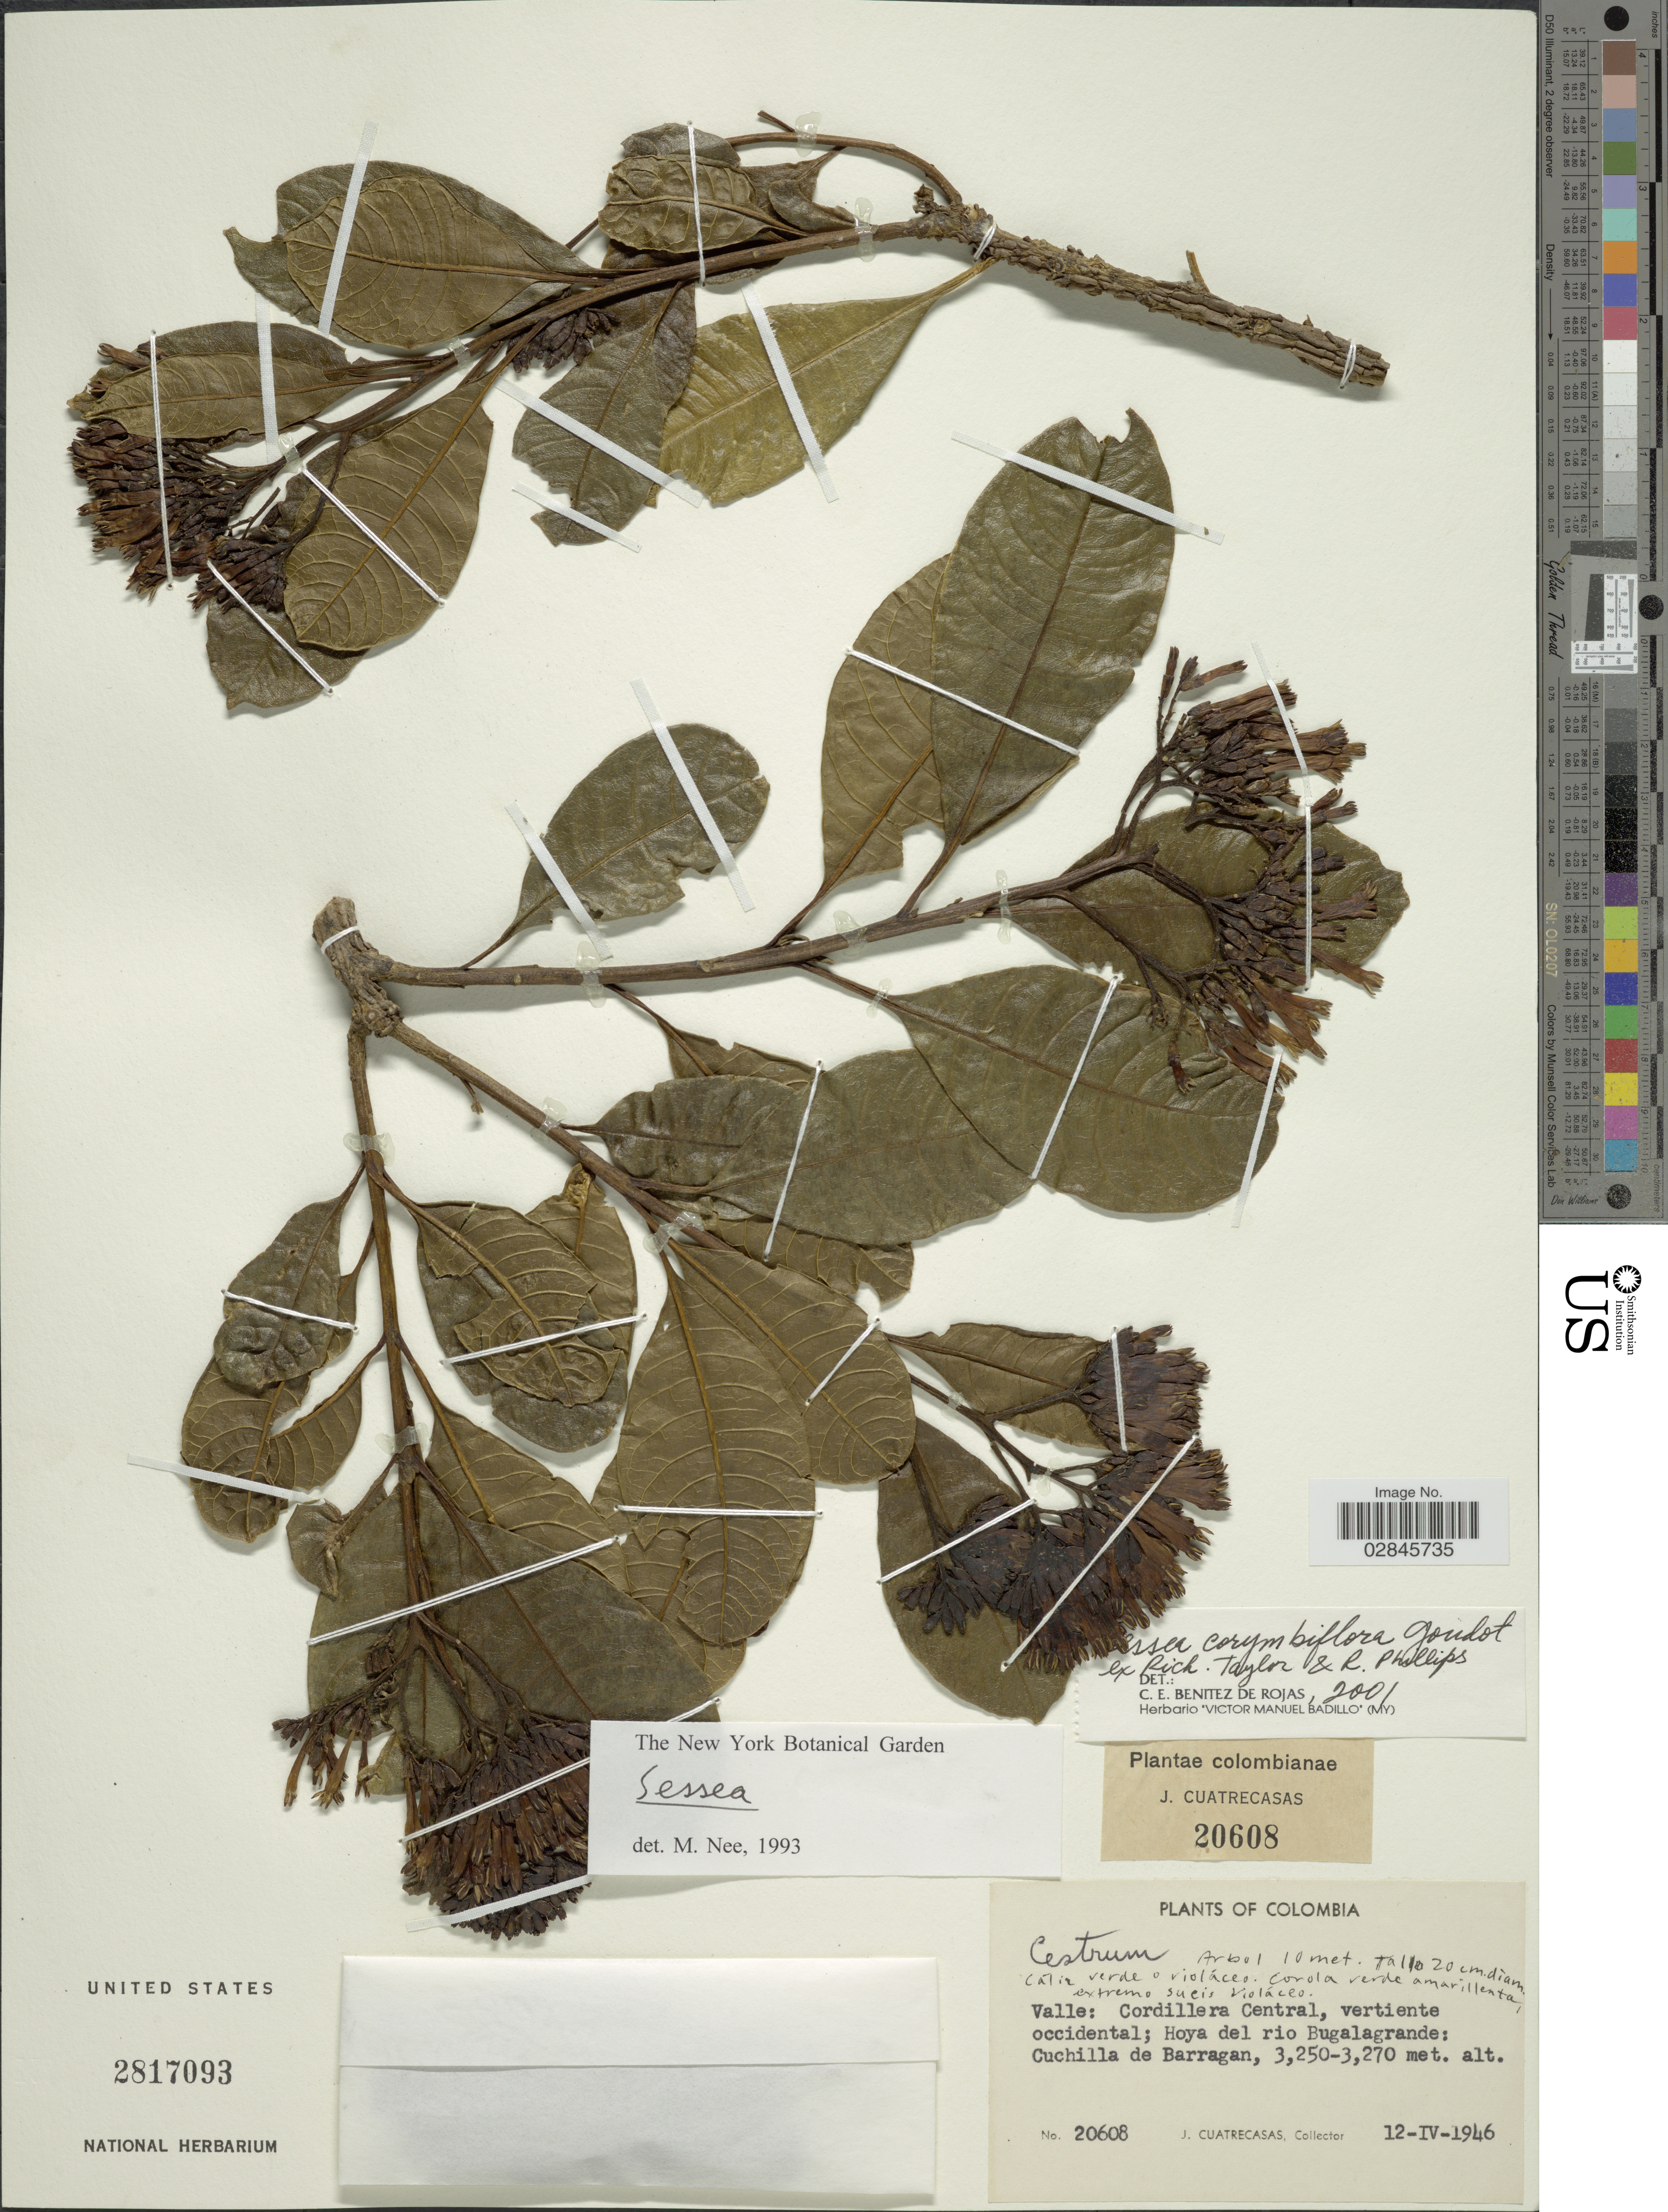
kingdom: Plantae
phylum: Tracheophyta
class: Magnoliopsida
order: Solanales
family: Solanaceae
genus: Sessea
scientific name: Sessea corymbiflora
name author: Goudot ex R. Taylor & R. Phillips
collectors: J. Cuatrecasas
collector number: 20608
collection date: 1946-04-12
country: Colombia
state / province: Valle del Cauca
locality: Valle: Cordillera Central, vertiente occidental; Hoya del rio Bugalagrande: Cuchilla de Barragan.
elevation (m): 3250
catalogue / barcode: US 2817093